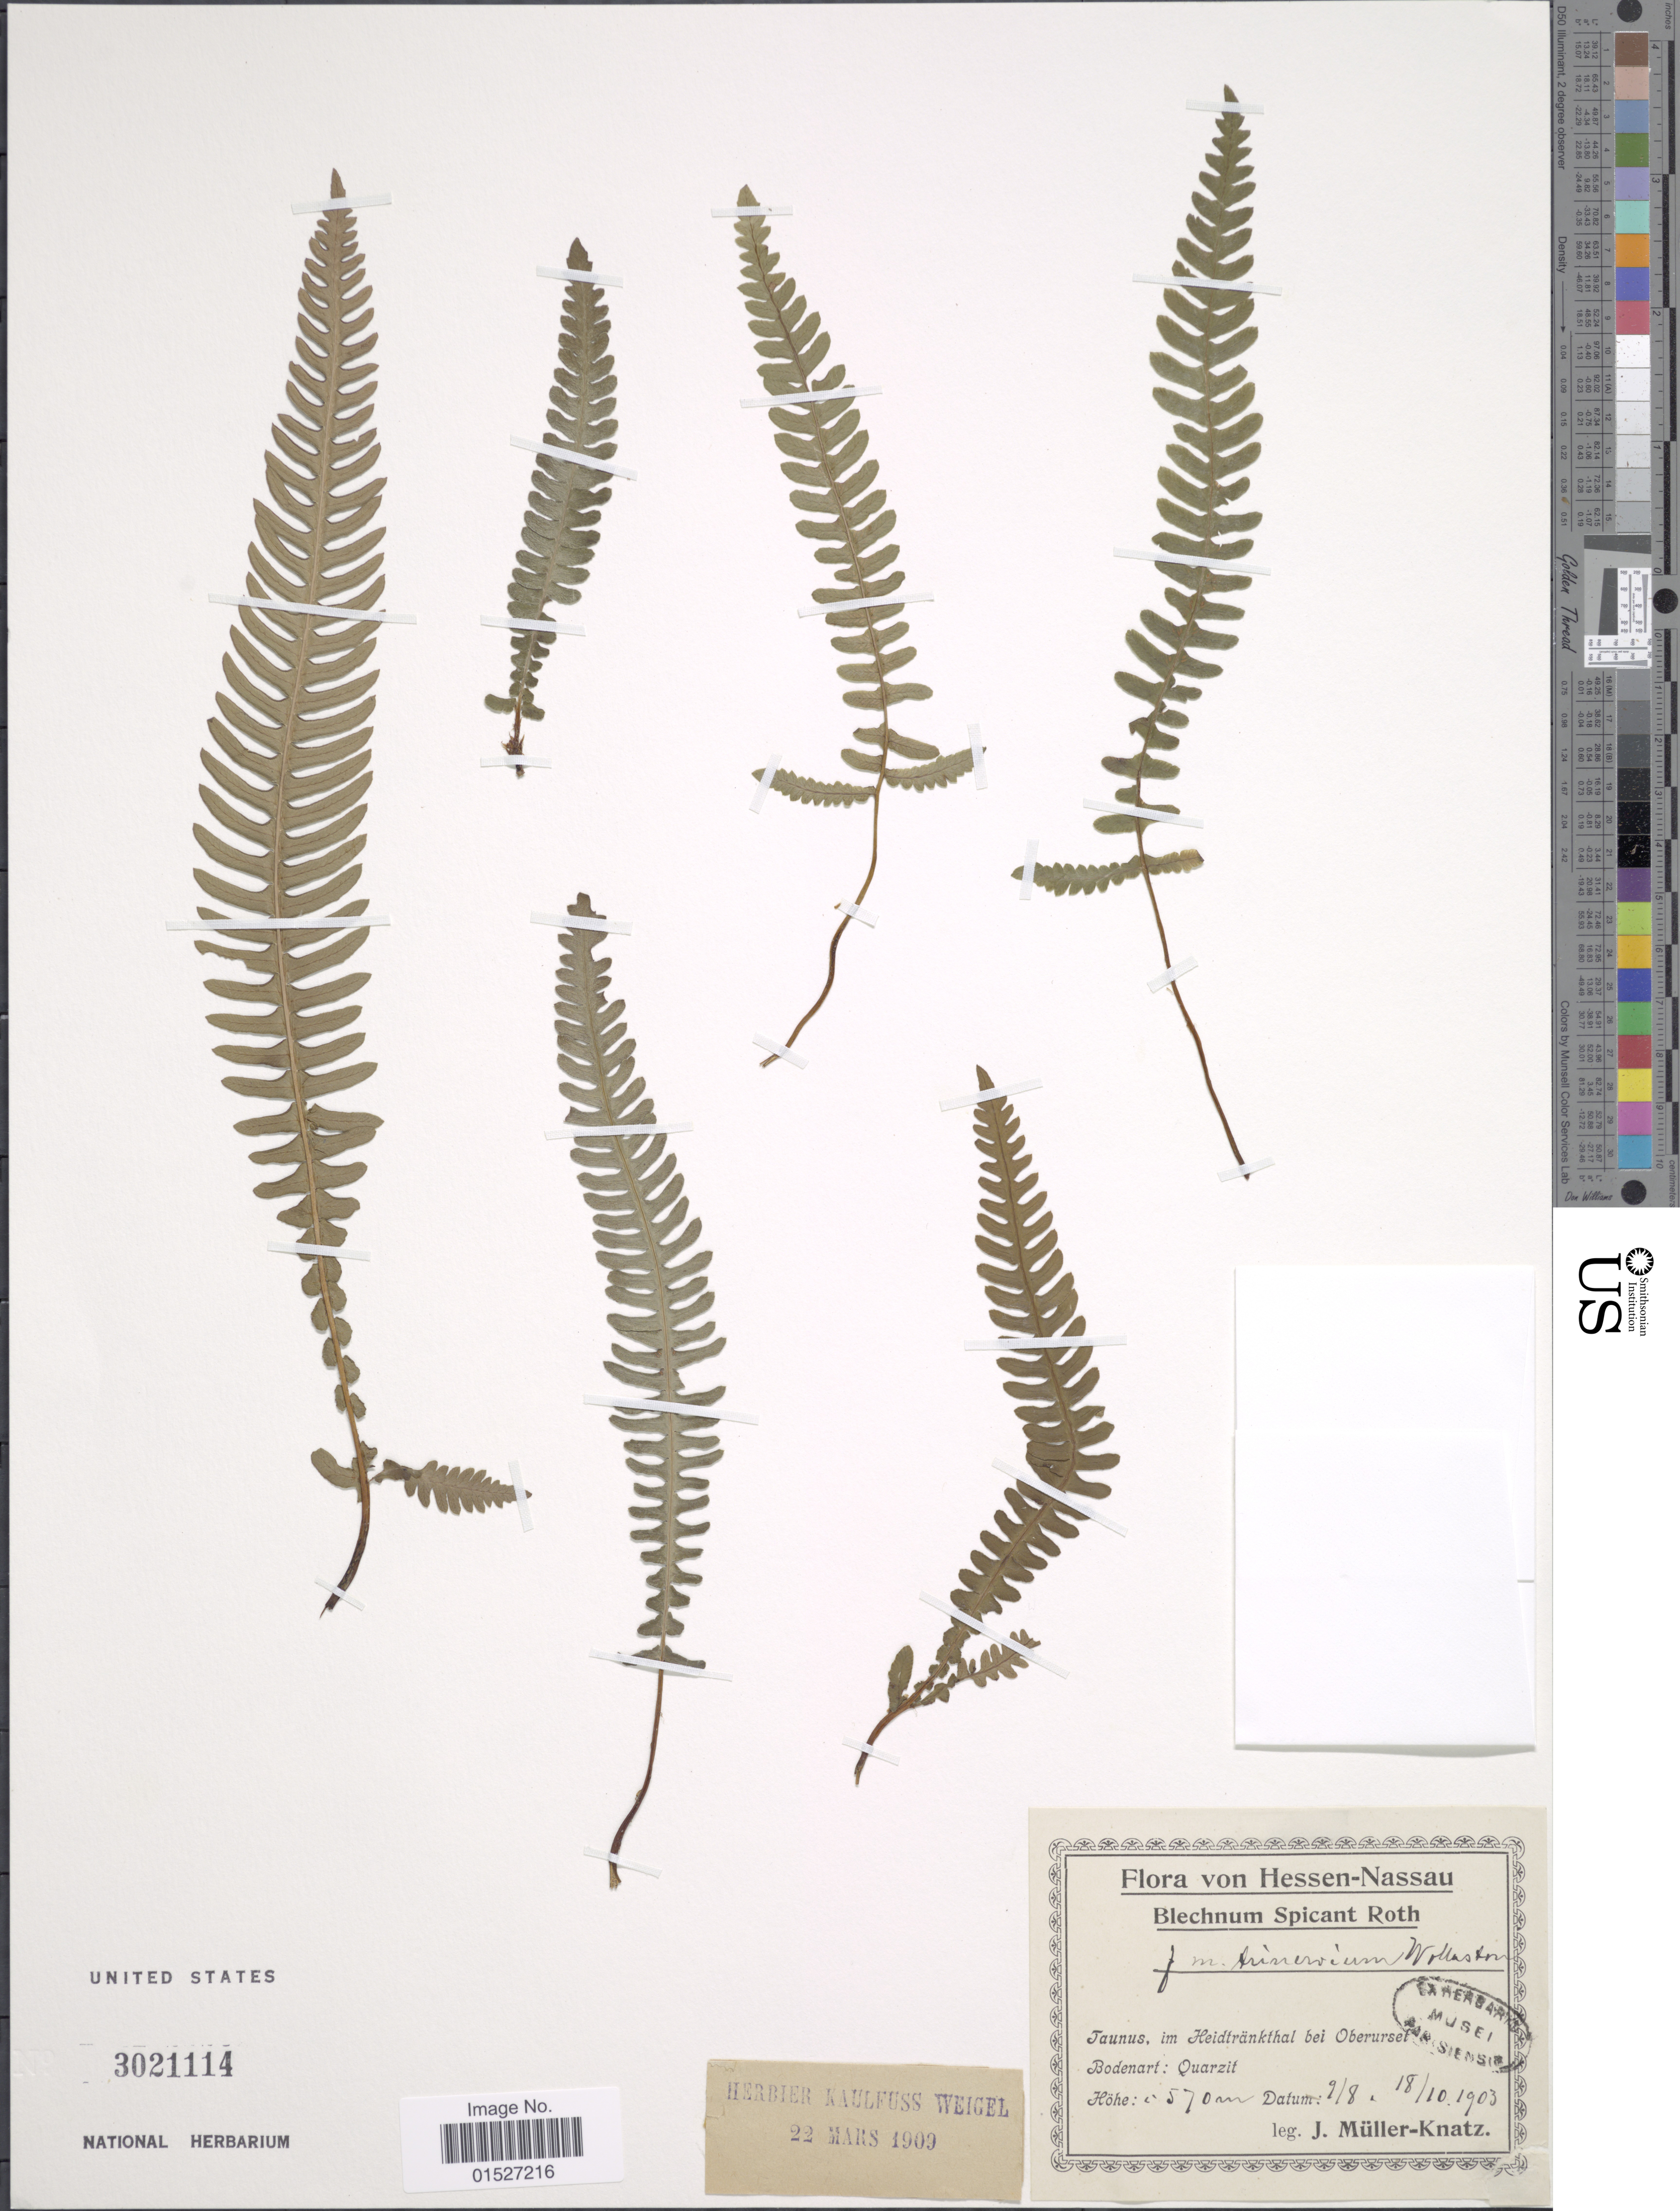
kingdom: Plantae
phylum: Tracheophyta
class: Polypodiopsida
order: Polypodiales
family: Blechnaceae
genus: Blechnum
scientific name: Blechnum spicant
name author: (L.) Sm.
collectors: J. Müller-Knatz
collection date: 1903-08-09/1903-10-18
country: Germany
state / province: Hesse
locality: Hessen-Nassau. Blechnum Spicant Roth. Taunus, im Heidtrankthal bei Oberursel. Bodemart: Quarzit.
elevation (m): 570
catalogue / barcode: US 3021114